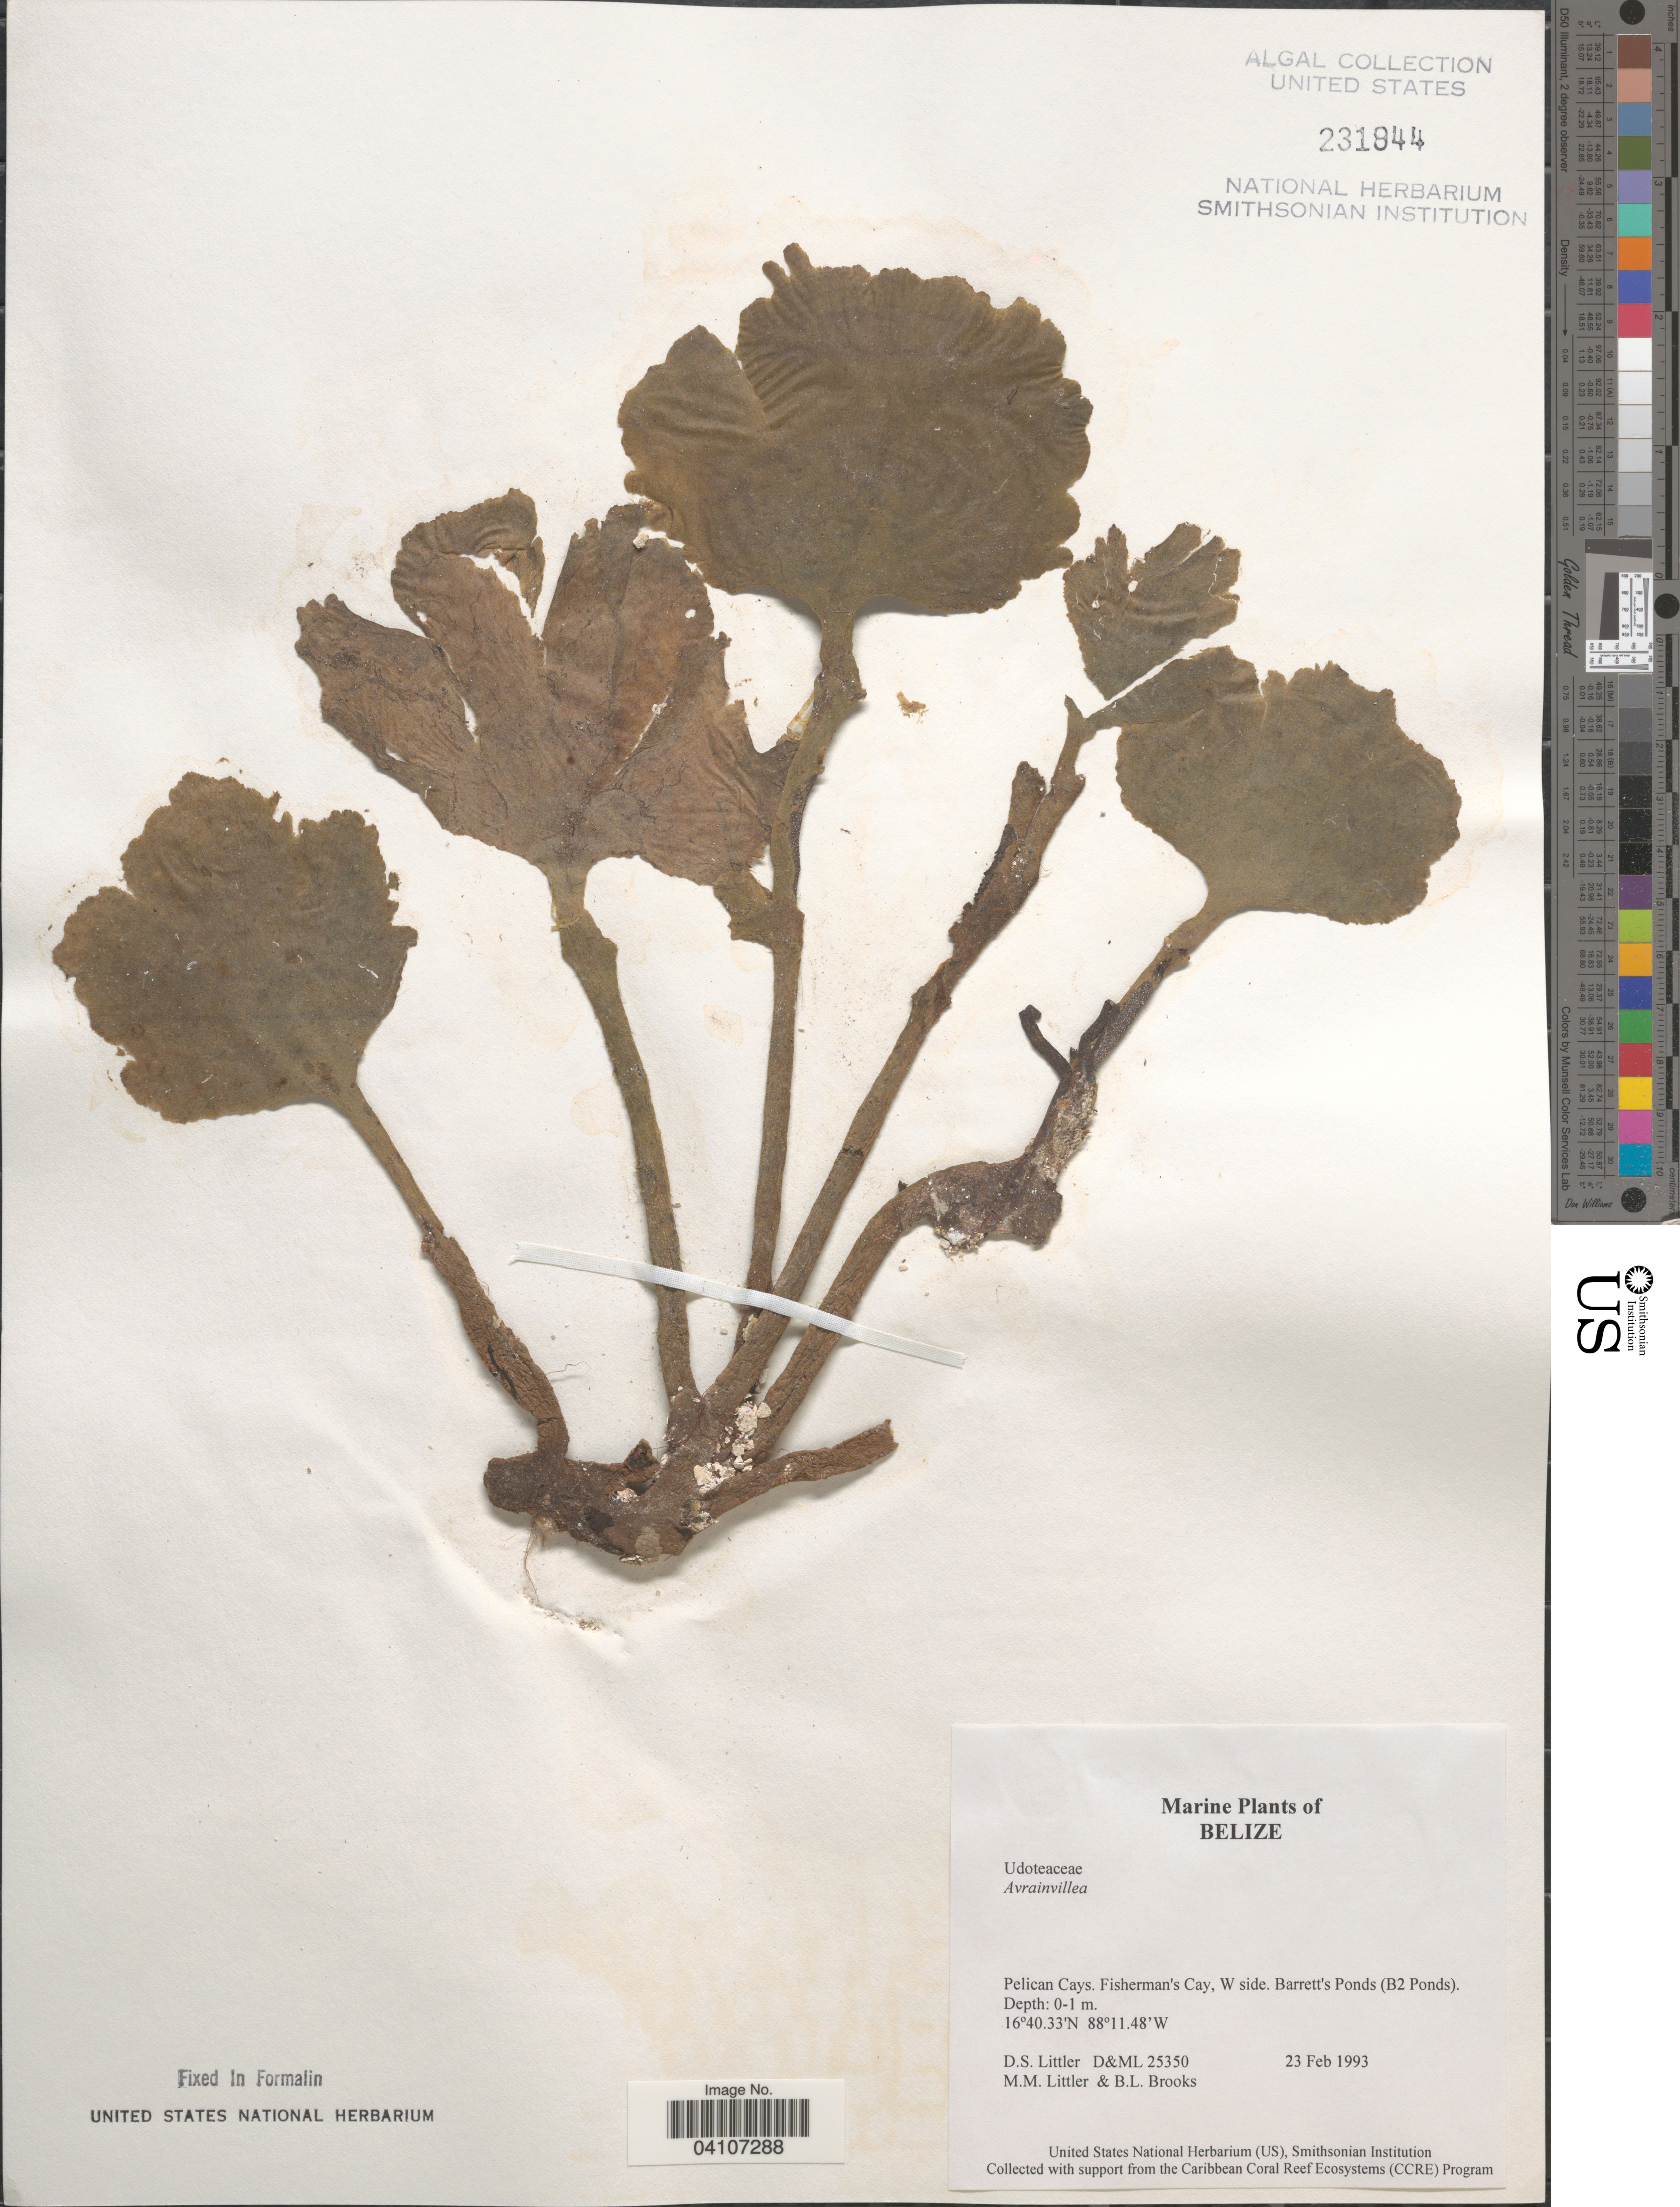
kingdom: Plantae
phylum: Chlorophyta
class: Ulvophyceae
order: Bryopsidales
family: Dichotomosiphonaceae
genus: Avrainvillea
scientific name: Avrainvillea sp.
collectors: D. S. Littler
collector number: D&ML25350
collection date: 1993-02-23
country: Belize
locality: Pelican Cays. Fisherman's Cay, W side. Barett's Ponds (B2 Ponds).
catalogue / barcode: US 231944